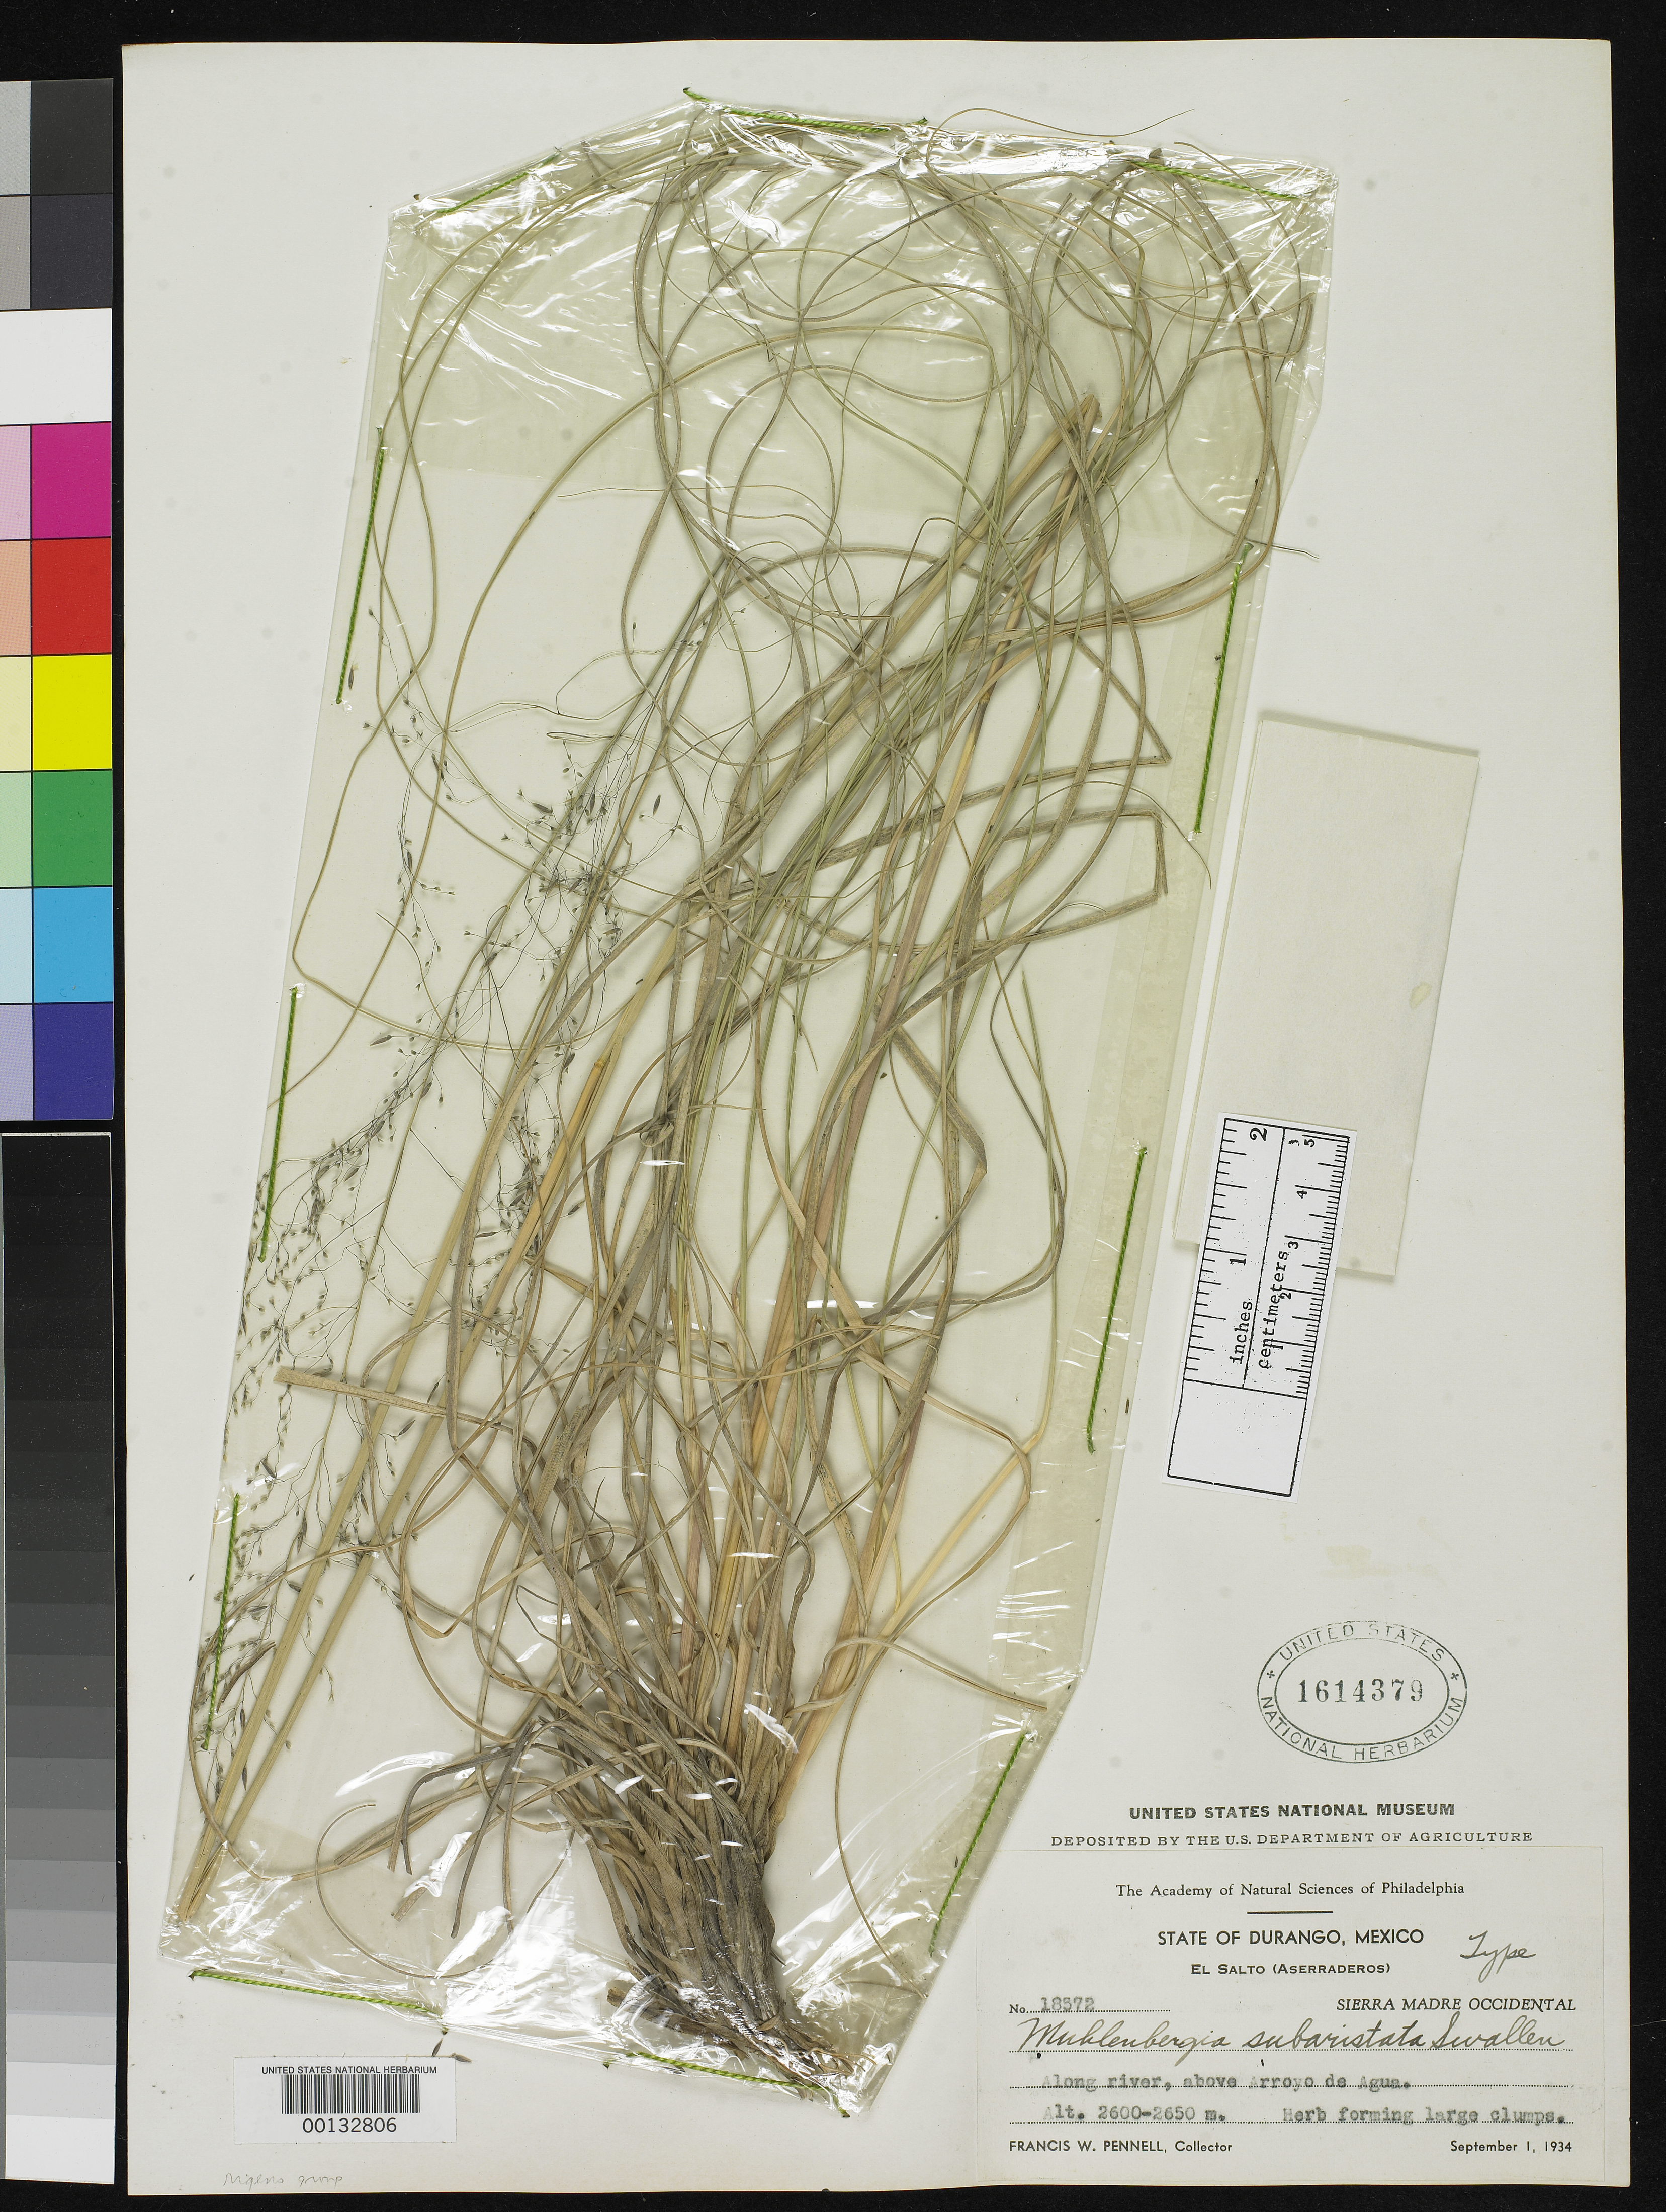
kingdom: Plantae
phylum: Tracheophyta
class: Liliopsida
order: Poales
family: Poaceae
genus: Muhlenbergia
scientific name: Muhlenbergia subaristata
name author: Swallen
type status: Holotype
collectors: F. W. Pennell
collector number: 18572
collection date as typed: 01 Sep 1934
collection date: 1934-09-01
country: Mexico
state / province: Durango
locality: El Salto, Aserraderos, Sierra Madre Occidental, above Arroyo de Agua.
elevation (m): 2600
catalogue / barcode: US 1614379